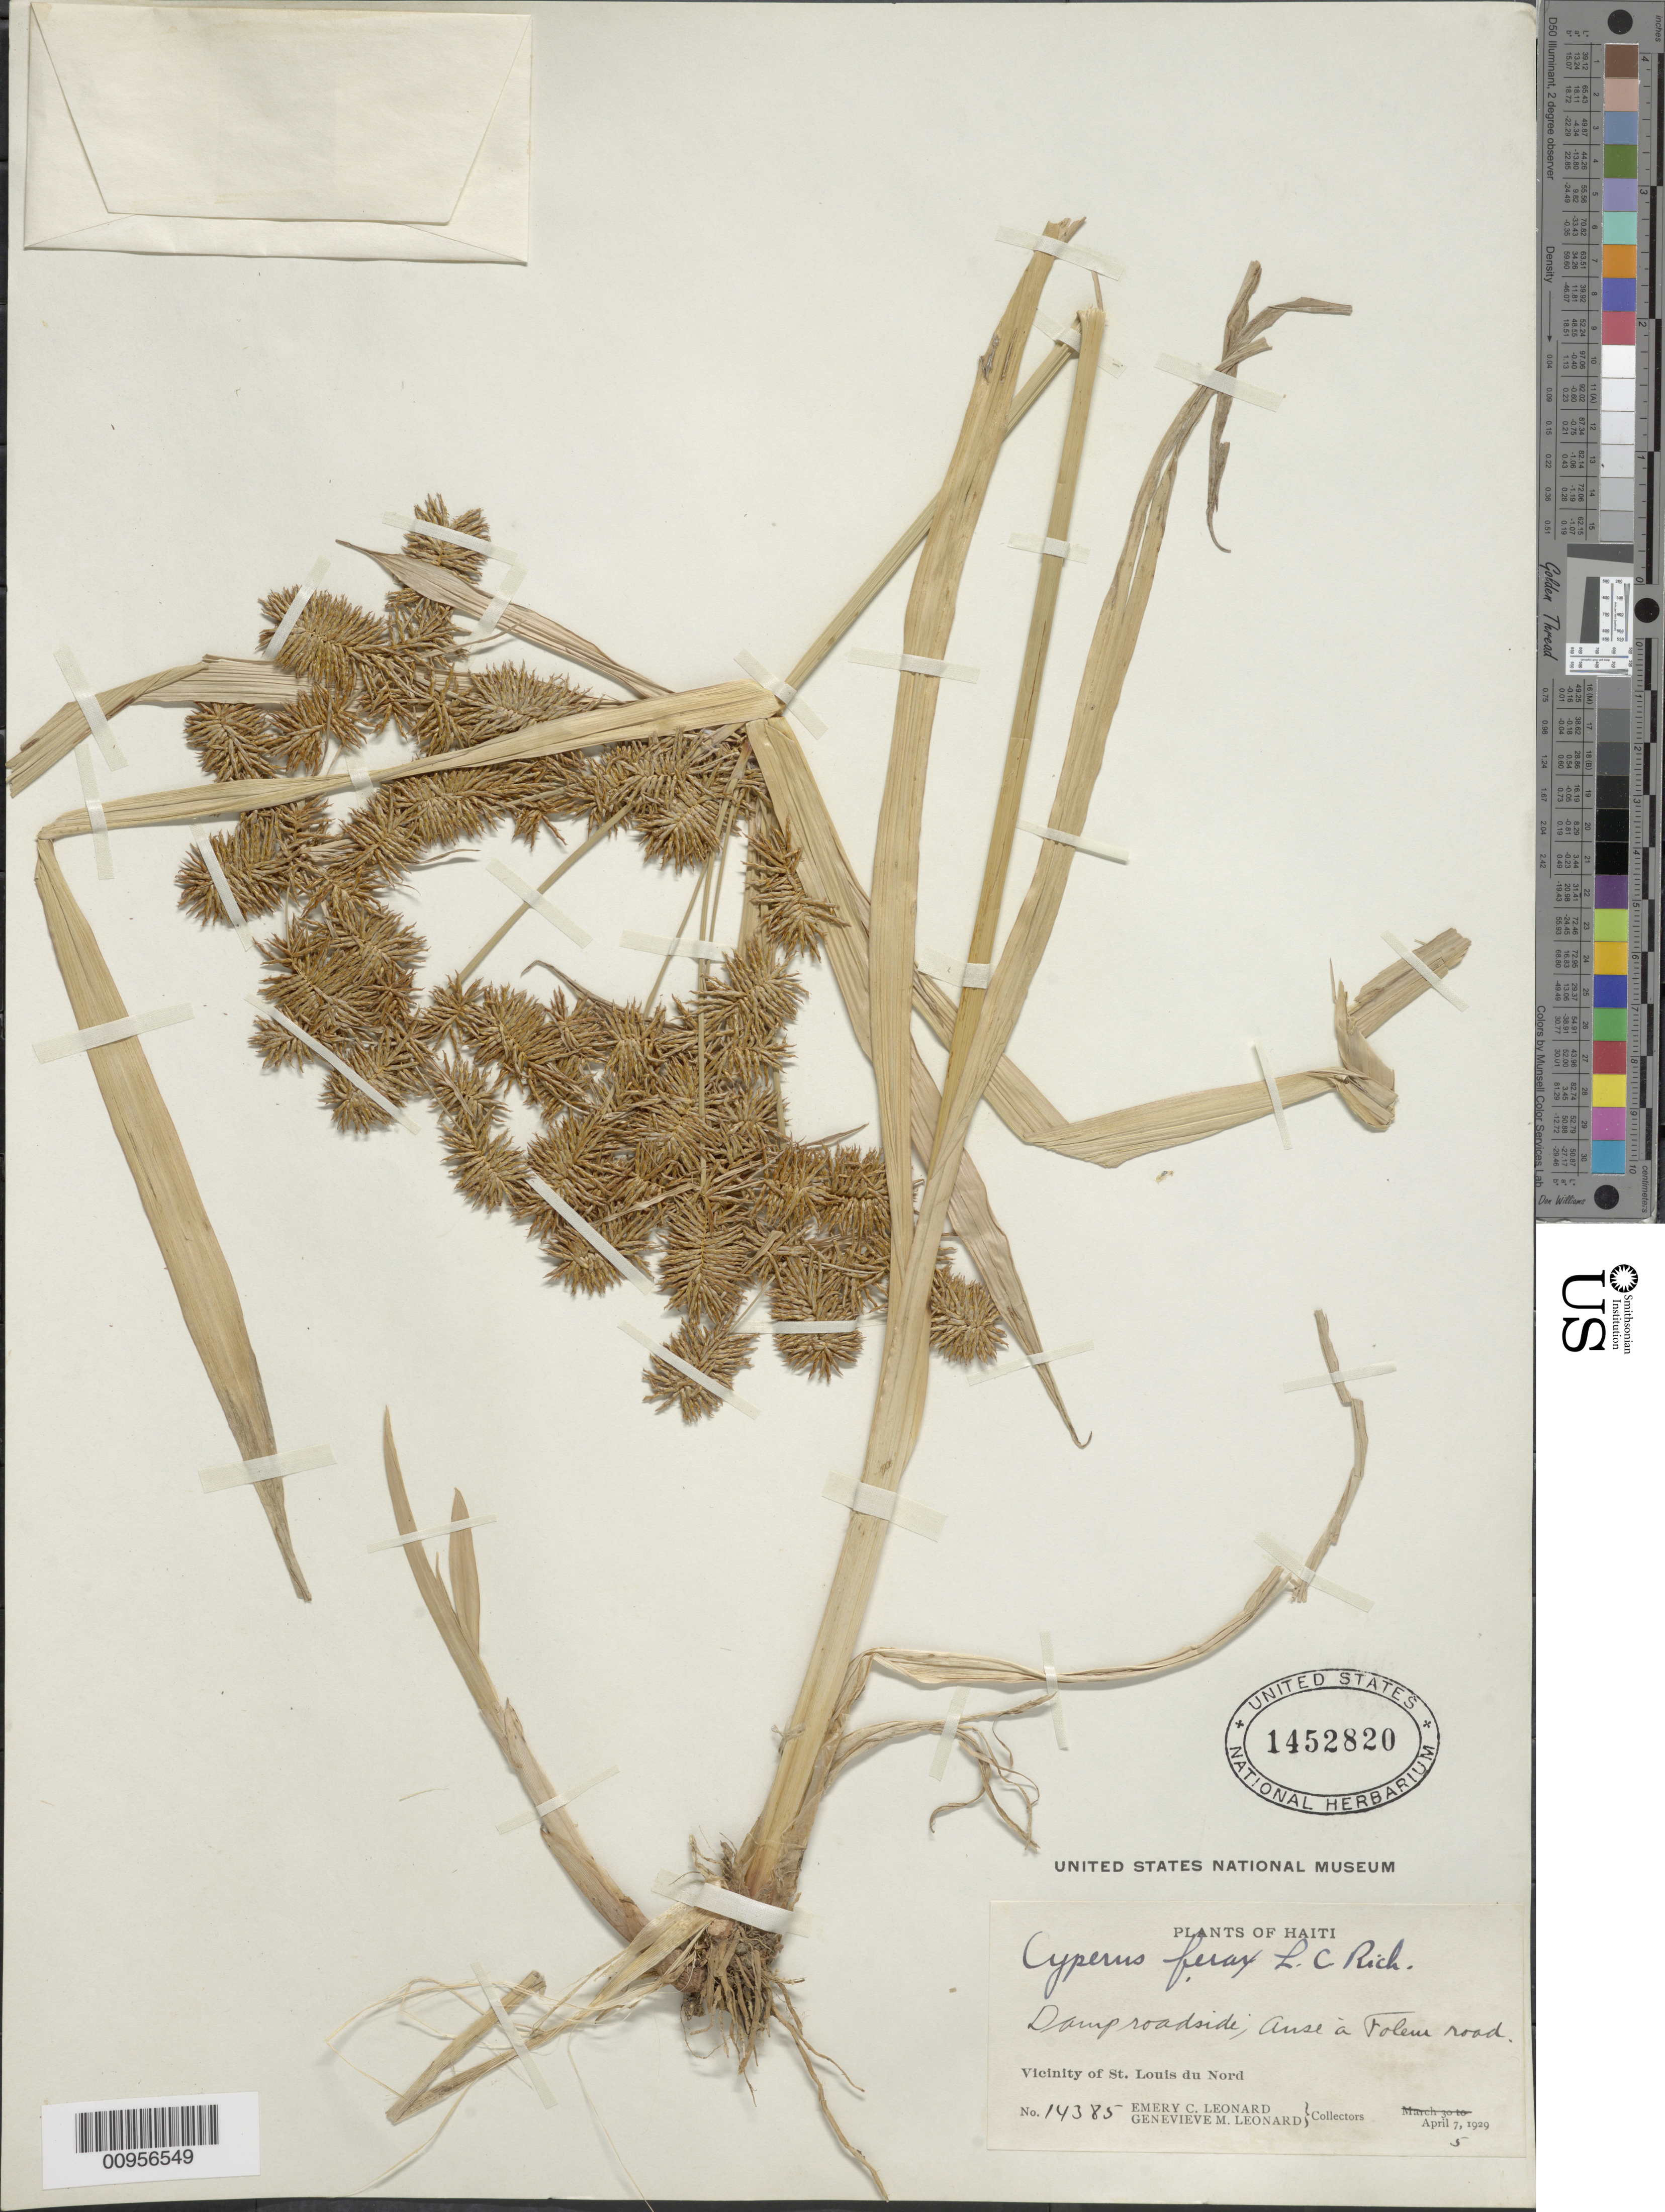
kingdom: Plantae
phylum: Tracheophyta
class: Liliopsida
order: Poales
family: Cyperaceae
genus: Cyperus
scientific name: Cyperus odoratus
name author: L.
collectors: E. C. Leonard & G. M. Leonard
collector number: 14385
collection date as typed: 05 Apr 1929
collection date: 1929-04-05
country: Haiti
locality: Vicinity of St. Louis du Nord, roadside, Anse à Foleur Road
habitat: Damp roadside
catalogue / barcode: US 1452820